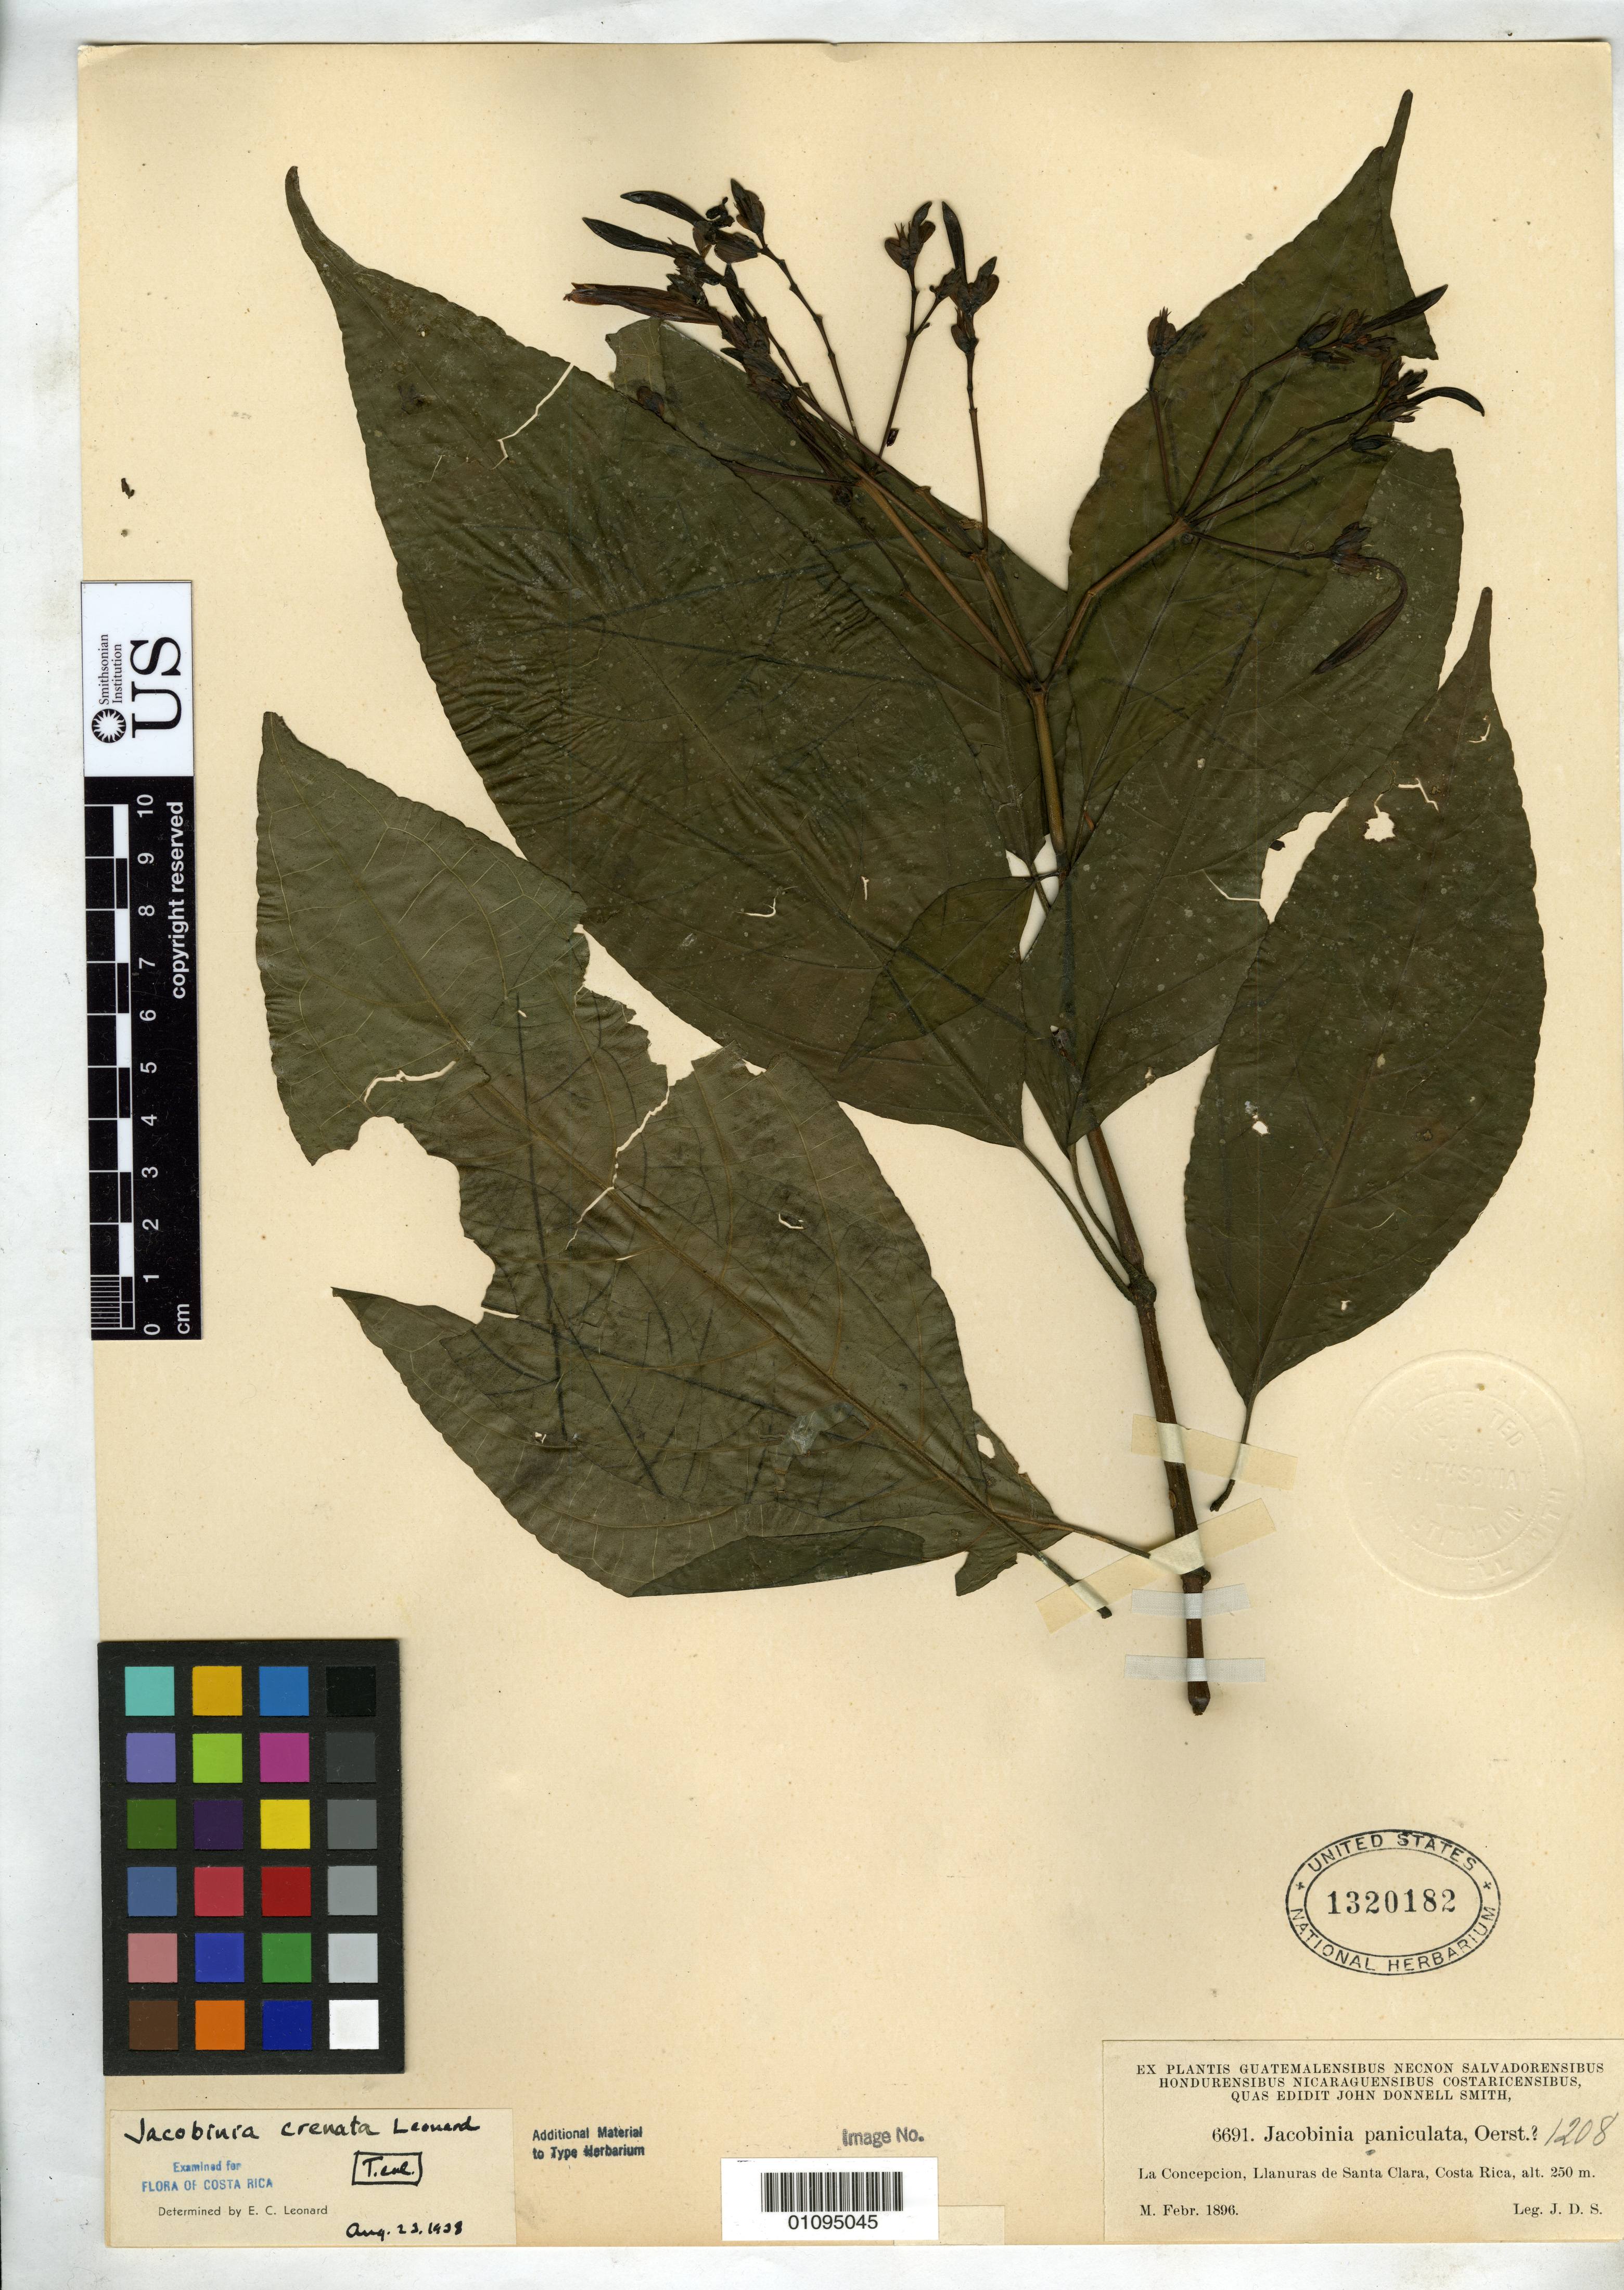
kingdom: Plantae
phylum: Tracheophyta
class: Magnoliopsida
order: Lamiales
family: Acanthaceae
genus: Jacobinia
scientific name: Jacobinia crenata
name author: Leonard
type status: Isotype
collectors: J. Donnell Smith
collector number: J.D.S. 6691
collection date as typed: Feb 1896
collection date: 1896-02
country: Costa Rica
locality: La Concepcion, Llanuras de Santa Clara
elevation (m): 250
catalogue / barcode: US 1320182